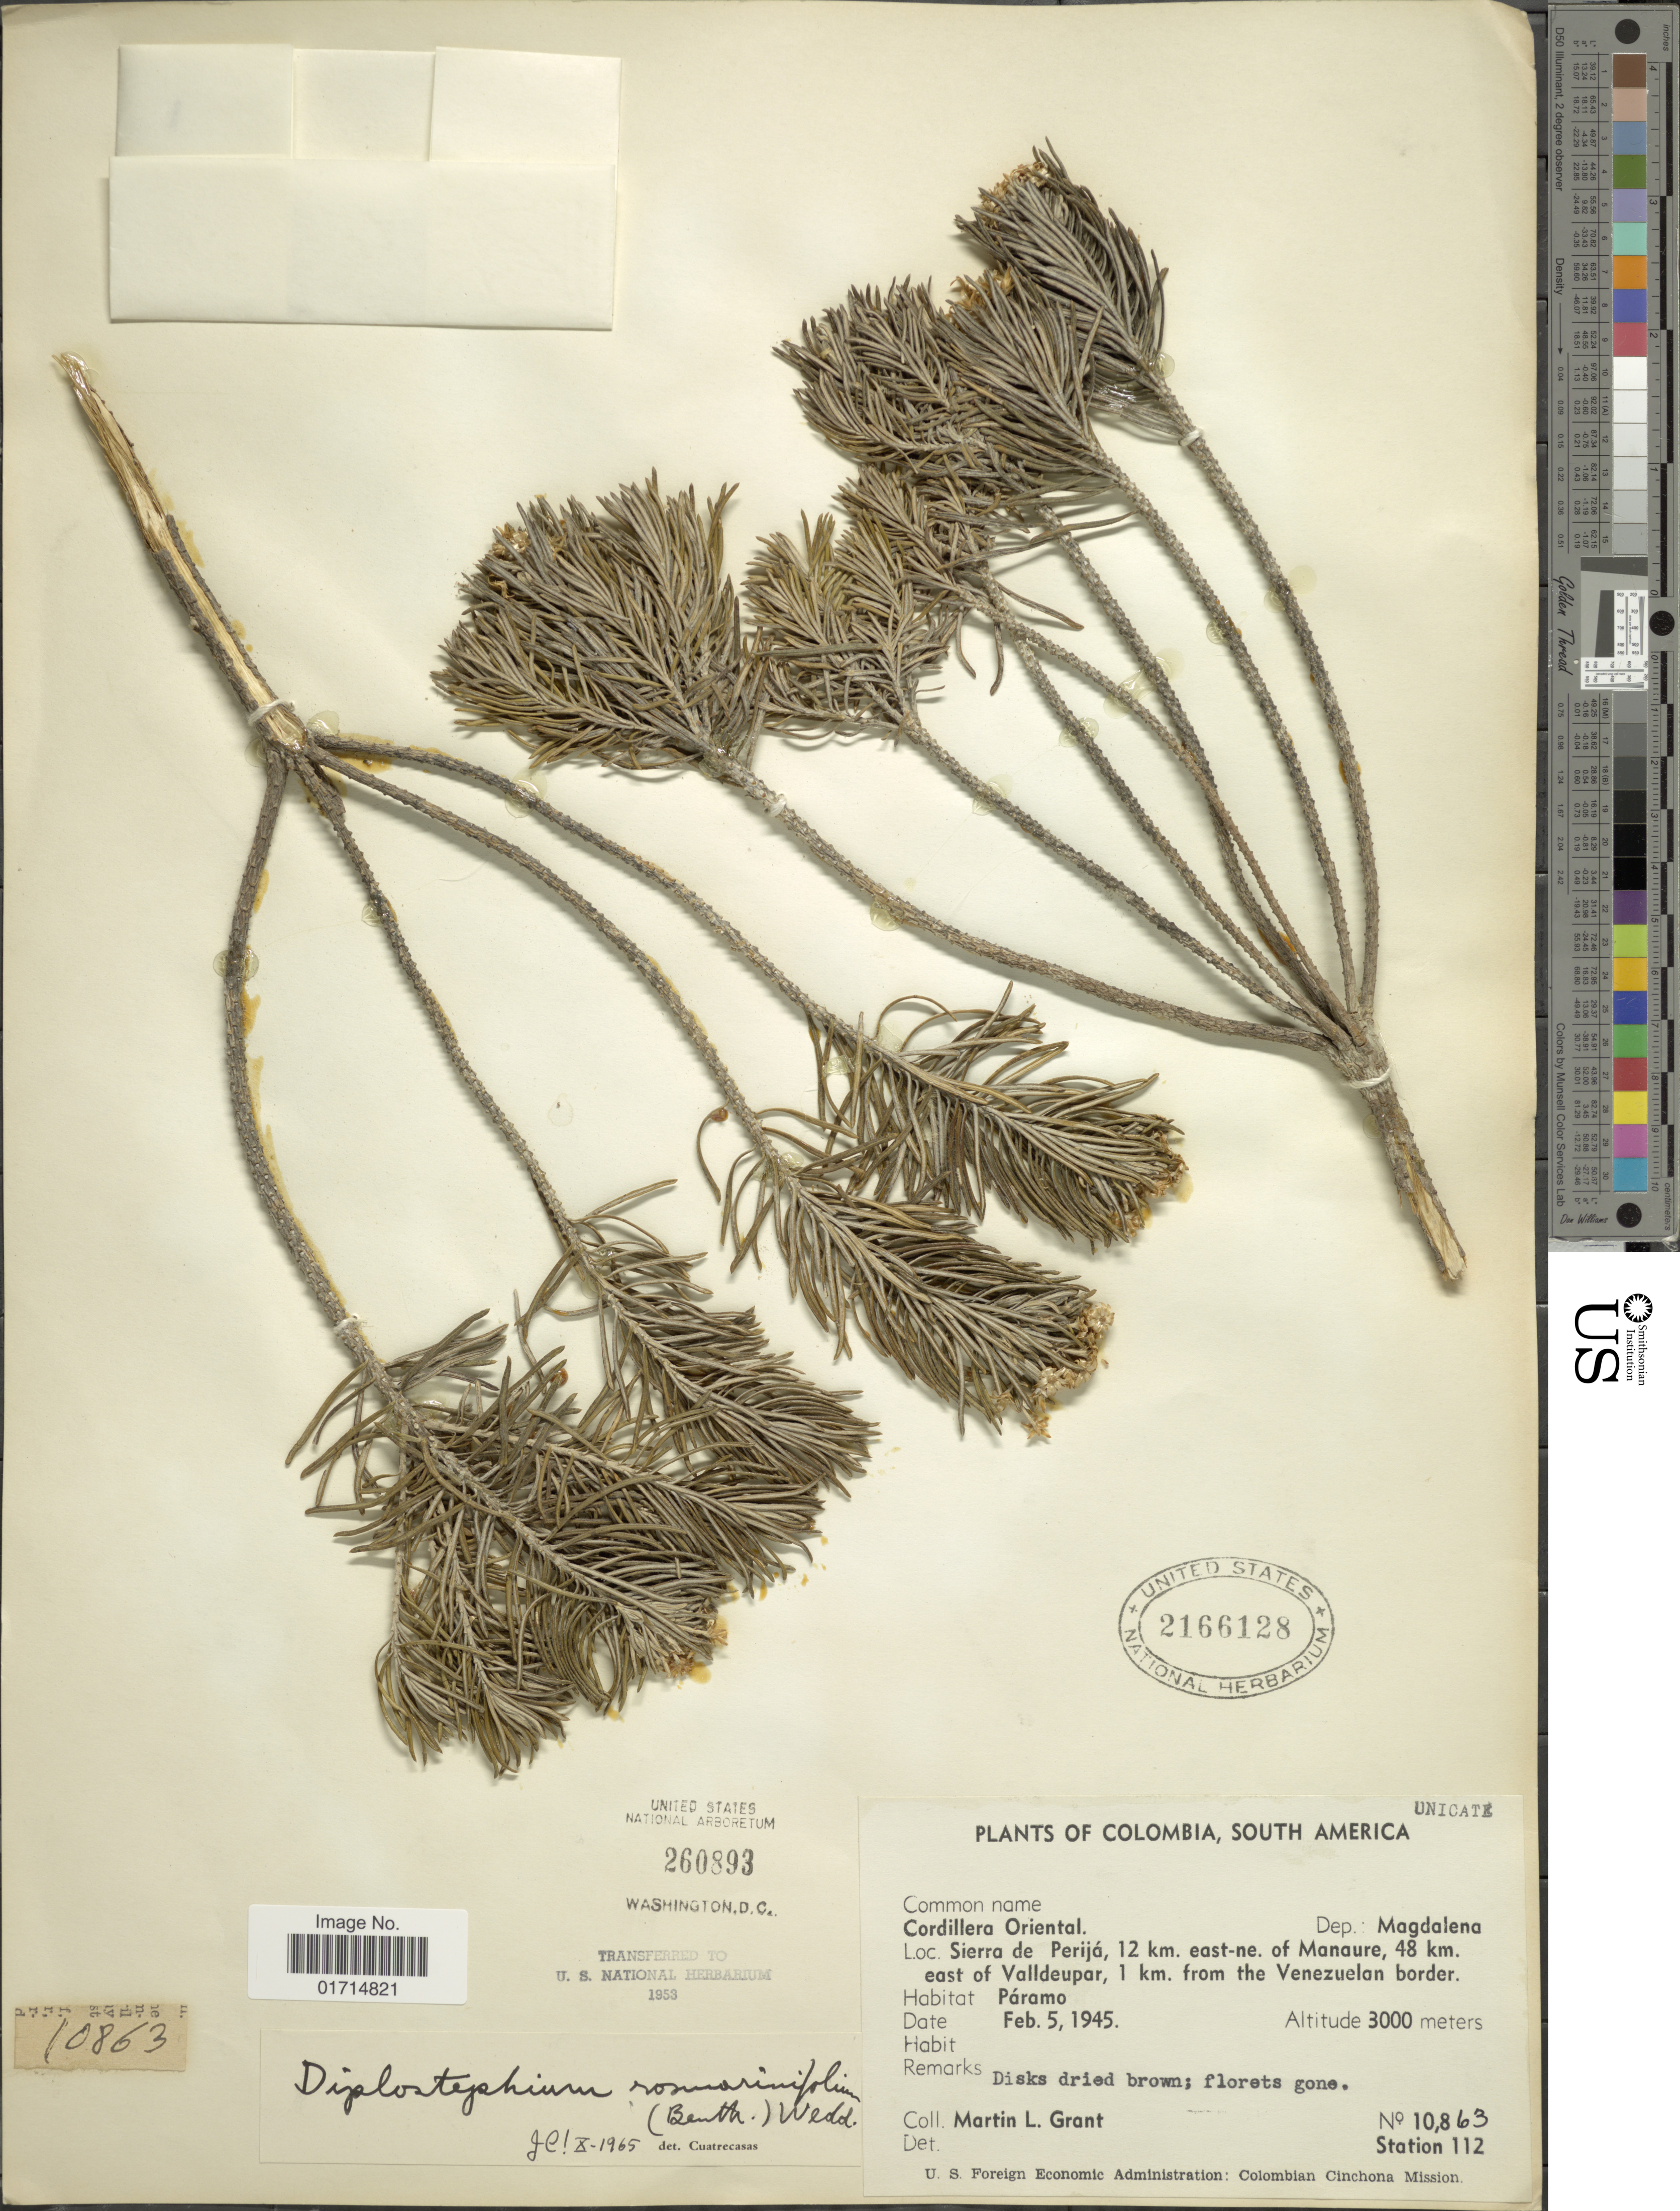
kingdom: Plantae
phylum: Tracheophyta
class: Magnoliopsida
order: Asterales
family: Asteraceae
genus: Diplostephium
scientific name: Diplostephium rosmarinifolium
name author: (Benth.) Wedd.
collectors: M. L. Grant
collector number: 10863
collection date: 1945-02-05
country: Colombia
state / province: Magdalena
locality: Colombia, South America. Cordillera Oriental. Dep.: Magdalena. Sierra de Perija, 12 km. east-ne. of Manaure, 48 km. east of Valldeupar, 1 km. from the Venezuelan border.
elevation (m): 3000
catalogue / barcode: US 2166128